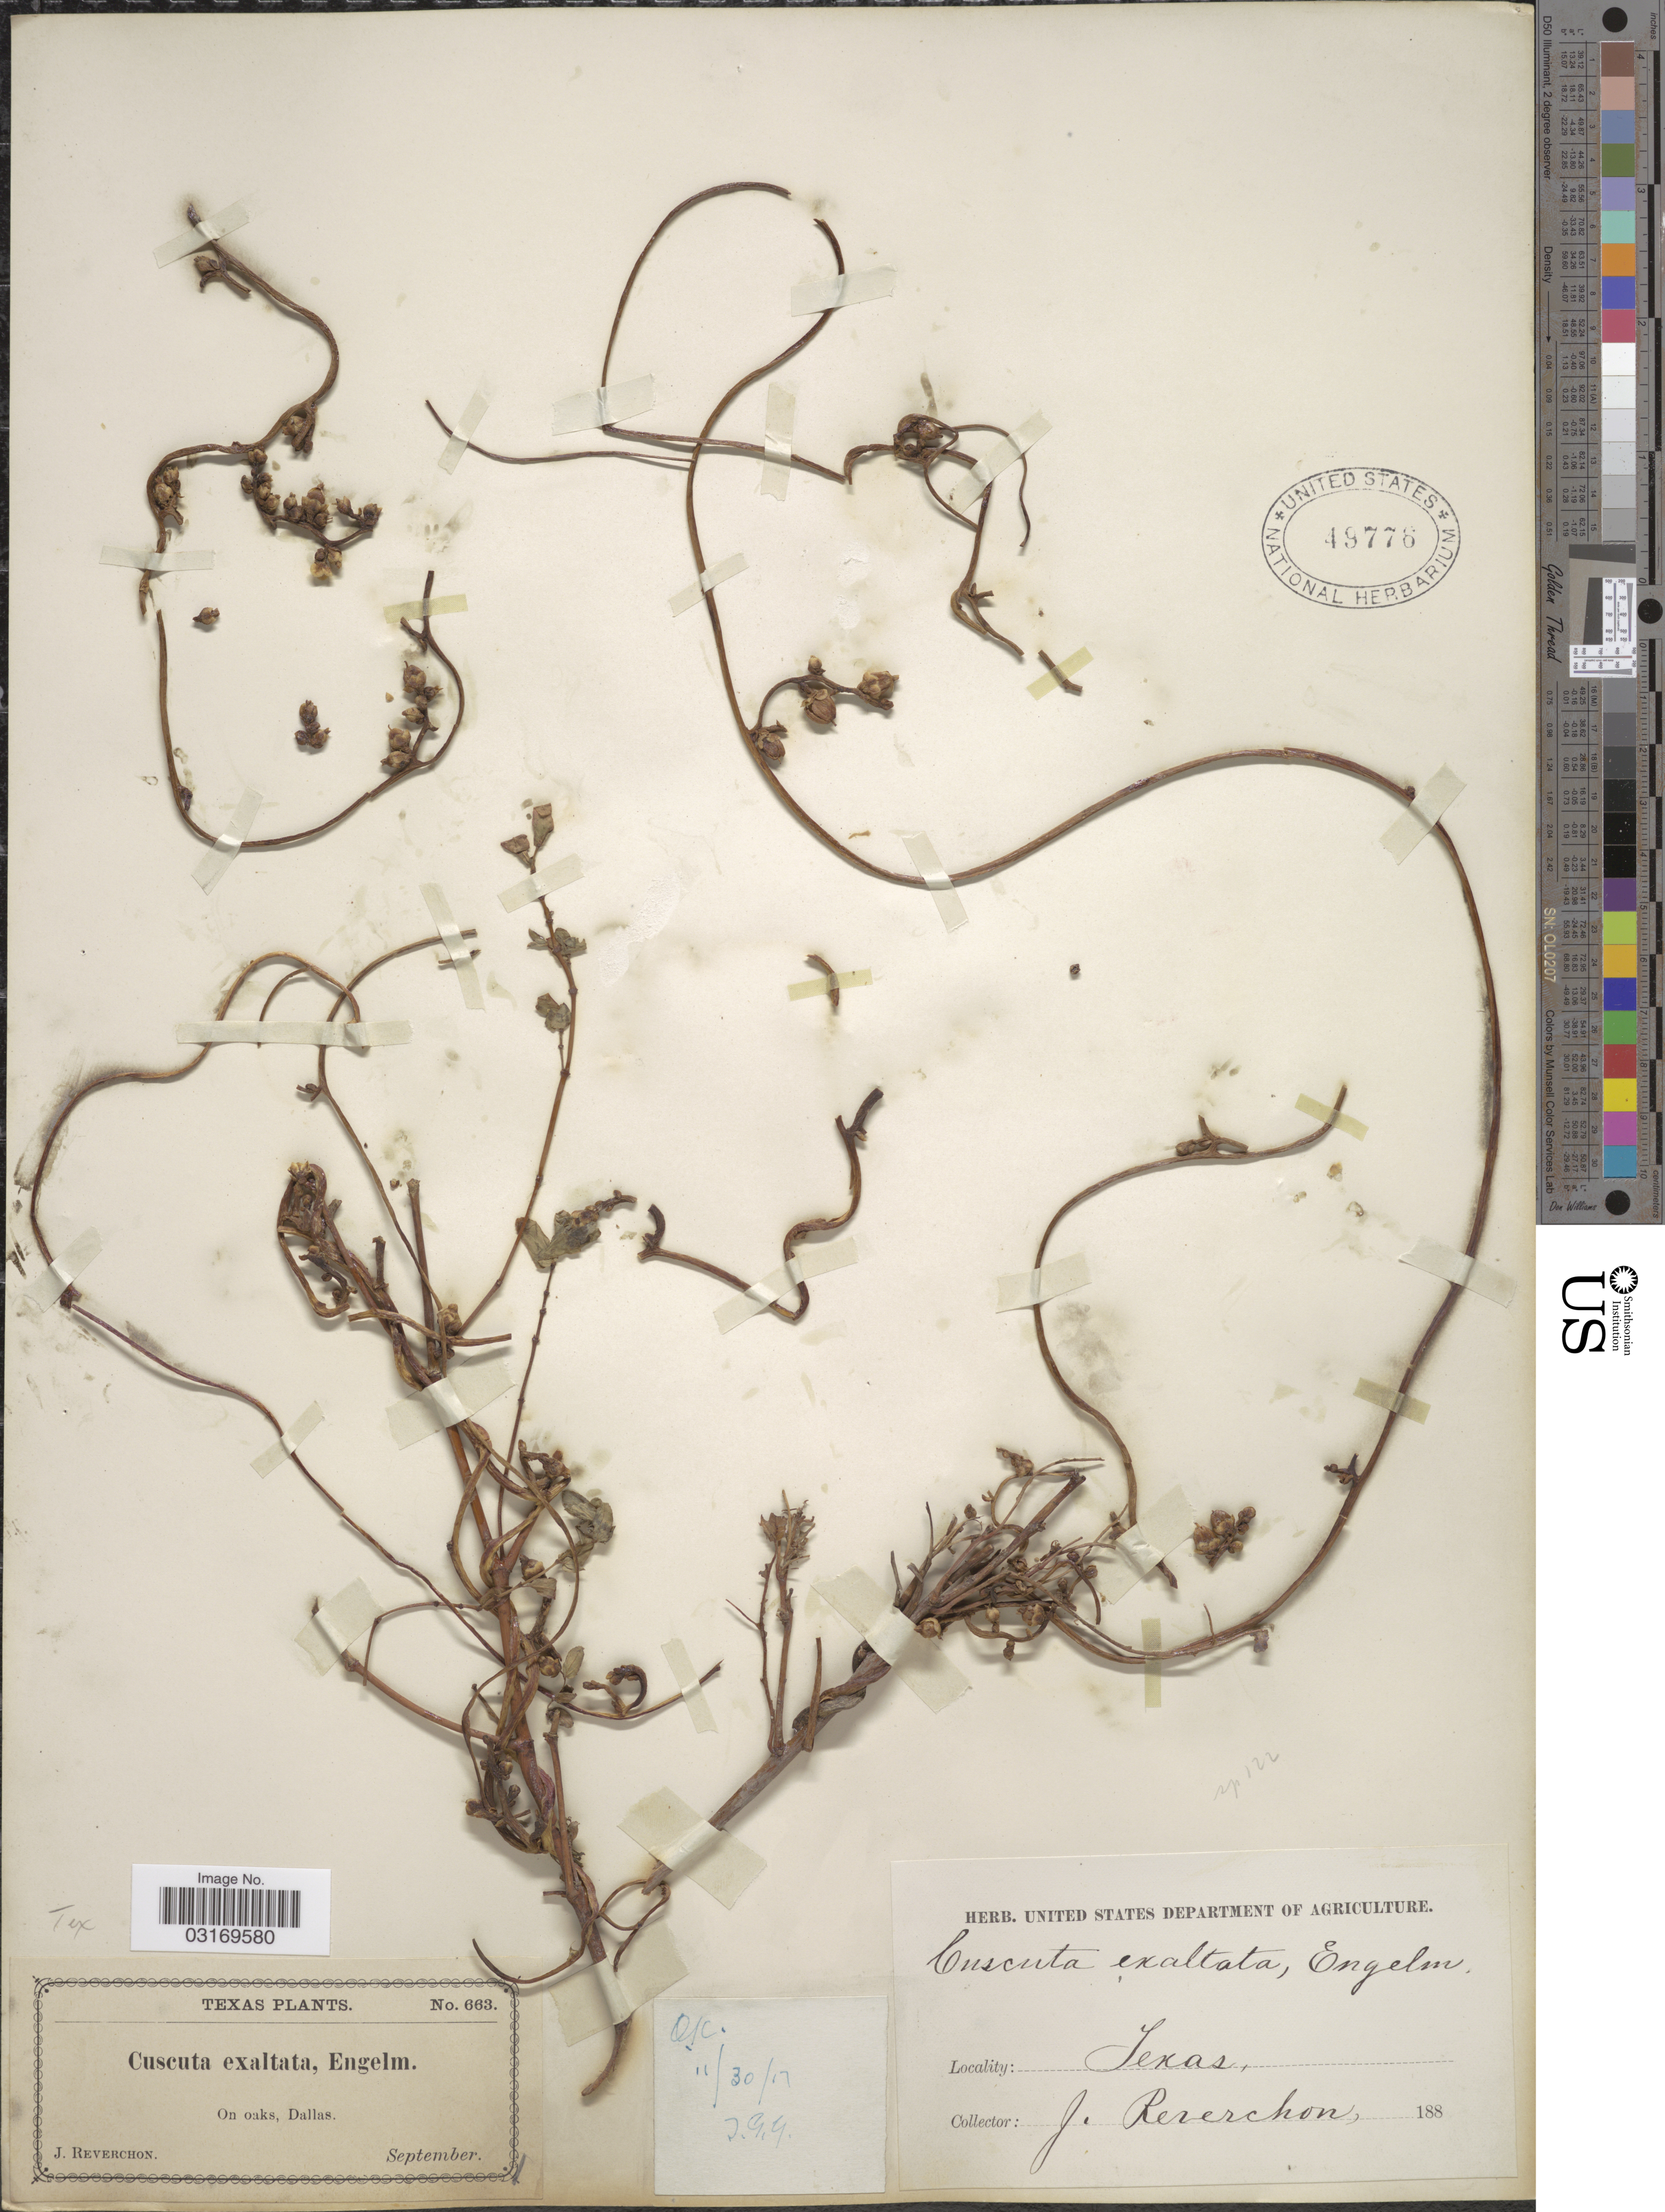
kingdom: Plantae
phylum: Tracheophyta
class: Magnoliopsida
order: Solanales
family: Convolvulaceae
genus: Cuscuta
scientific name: Cuscuta exaltata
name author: Engelm.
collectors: J. Reverchon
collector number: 663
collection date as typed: September 188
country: United States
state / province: Texas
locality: Dallas.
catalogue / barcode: US 49776